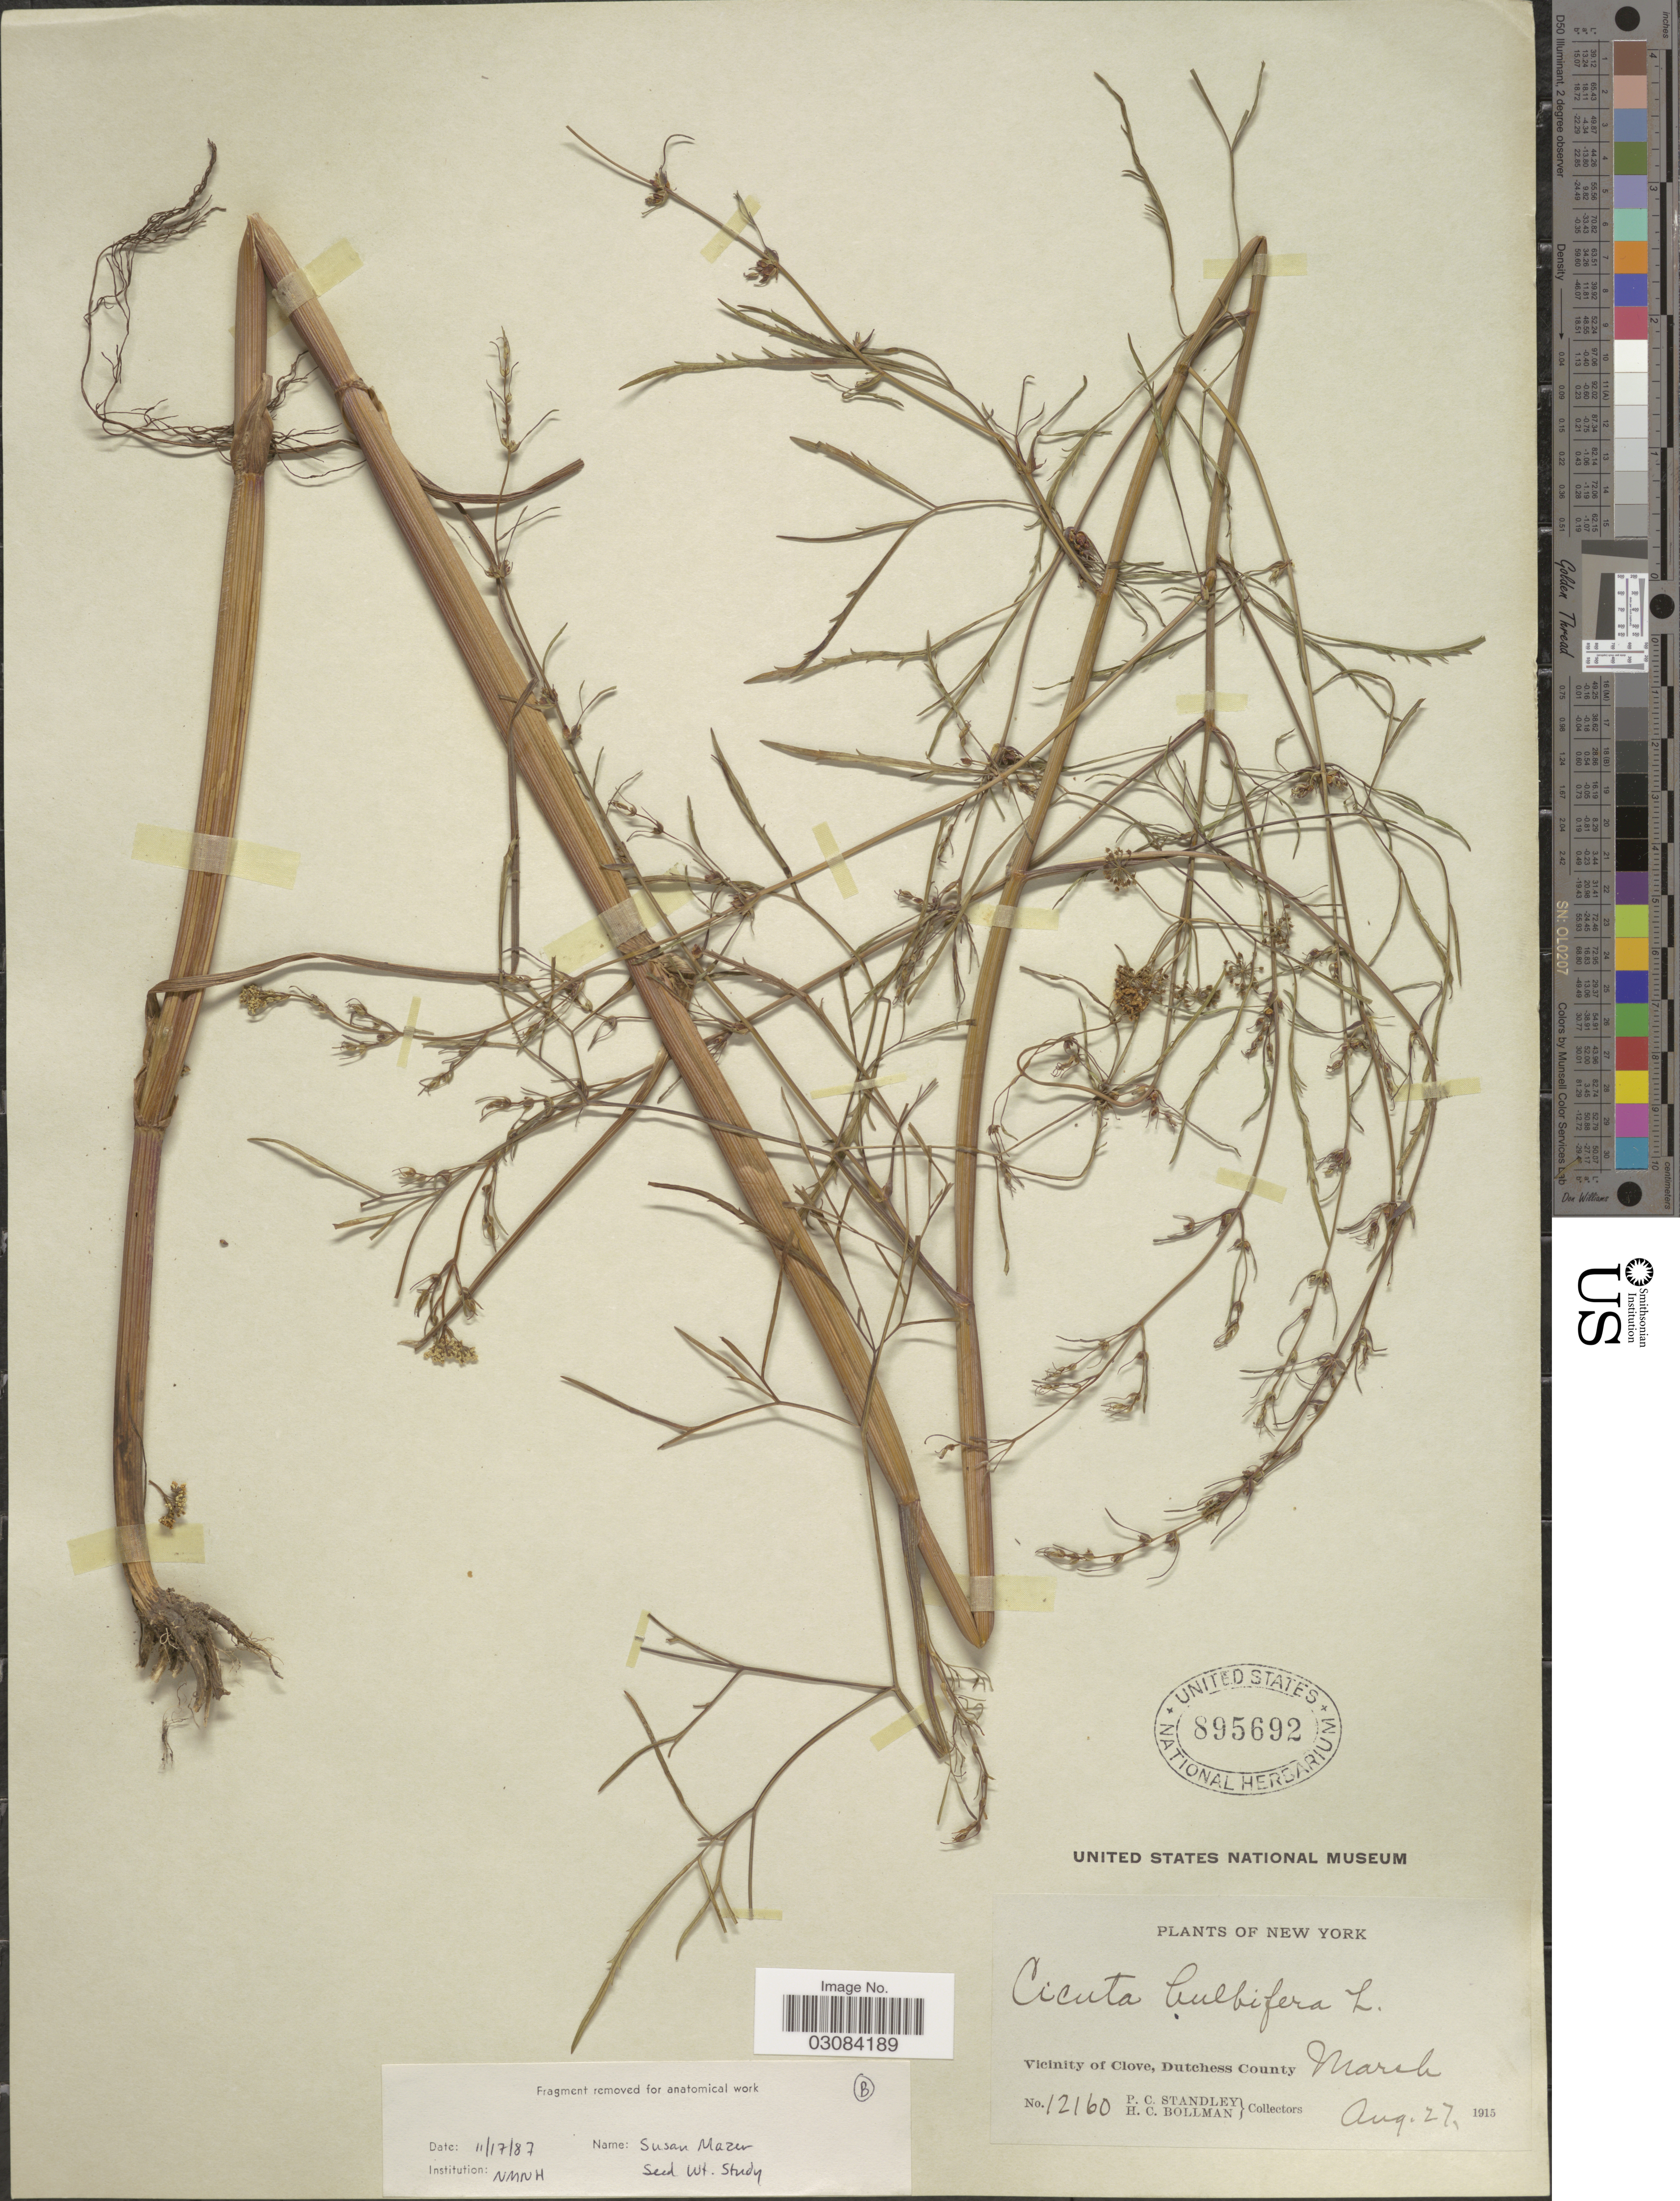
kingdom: Plantae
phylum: Tracheophyta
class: Magnoliopsida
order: Apiales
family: Apiaceae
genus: Cicuta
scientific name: Cicuta bulbifera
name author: L.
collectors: P. C. Standley & H. C. Bollman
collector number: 12160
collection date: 1915-08-27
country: United States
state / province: New York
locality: Vicinity of Clove, Dutchess County.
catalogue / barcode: US 895692